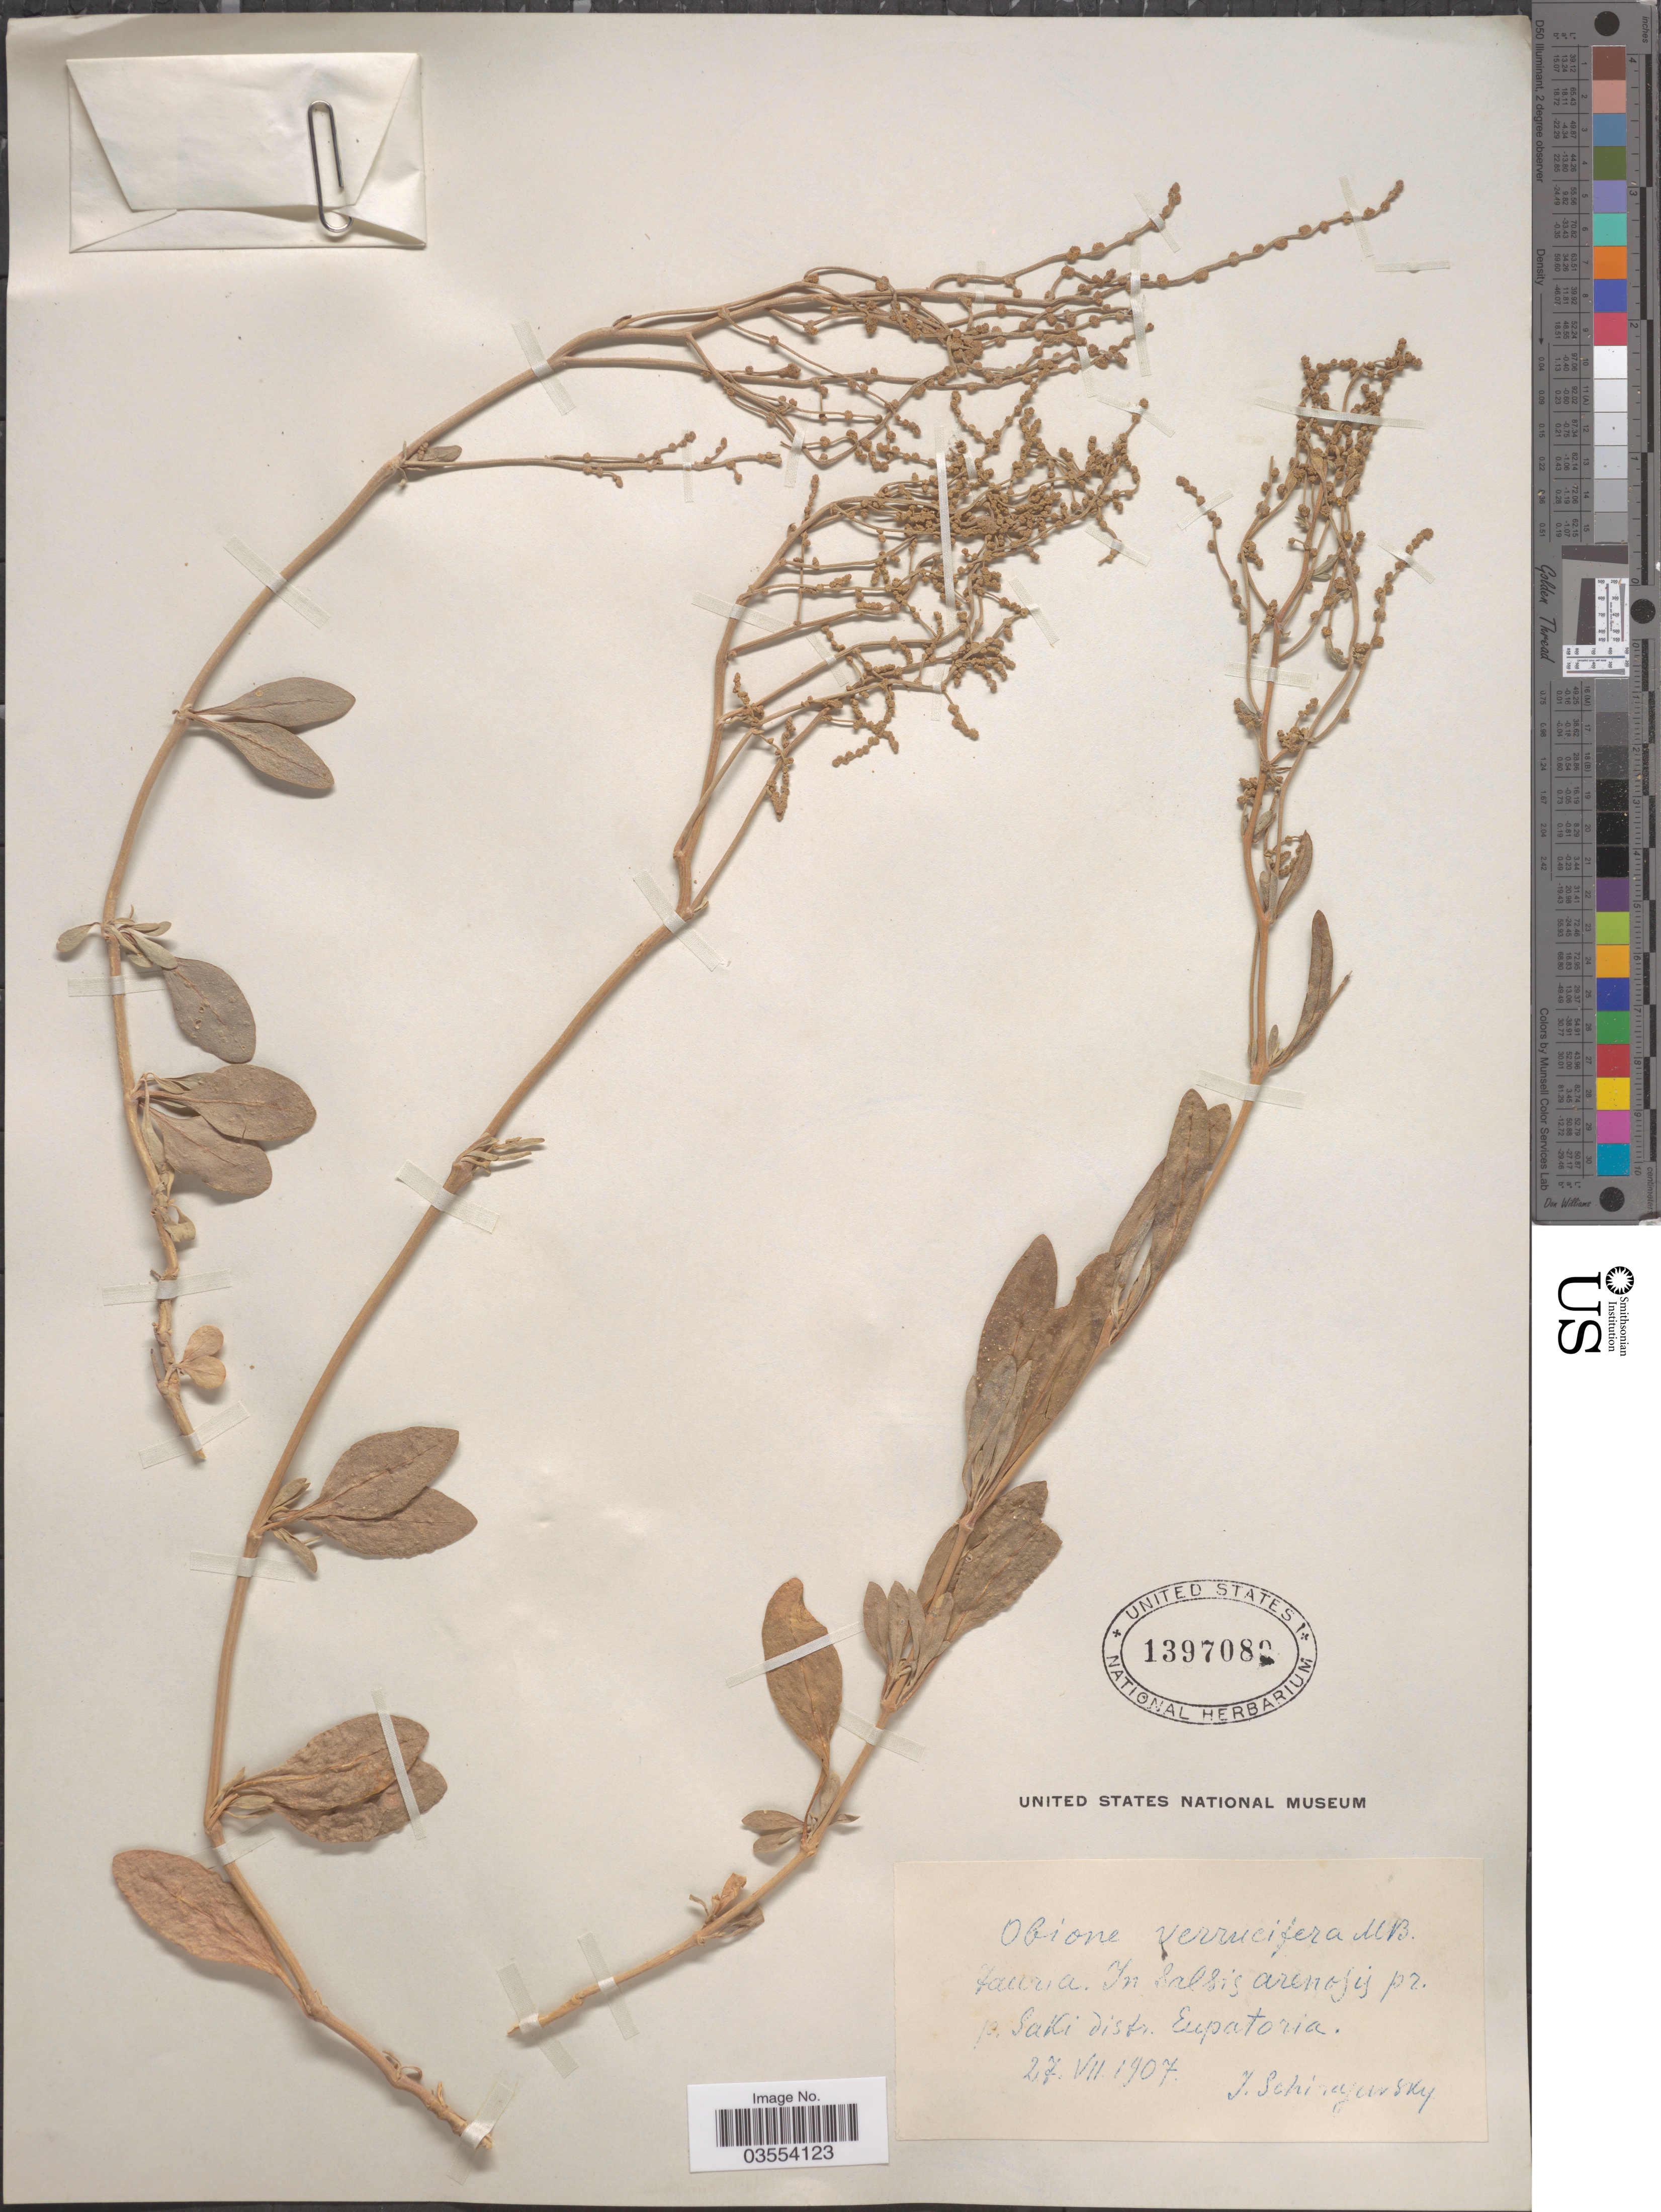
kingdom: Plantae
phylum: Tracheophyta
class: Magnoliopsida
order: Caryophyllales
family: Amaranthaceae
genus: Atriplex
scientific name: Atriplex sp.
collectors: J. Schirajevsky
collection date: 1907-07-27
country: Ukraine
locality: Saki distr. Eupatoria.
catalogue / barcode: US 1397080